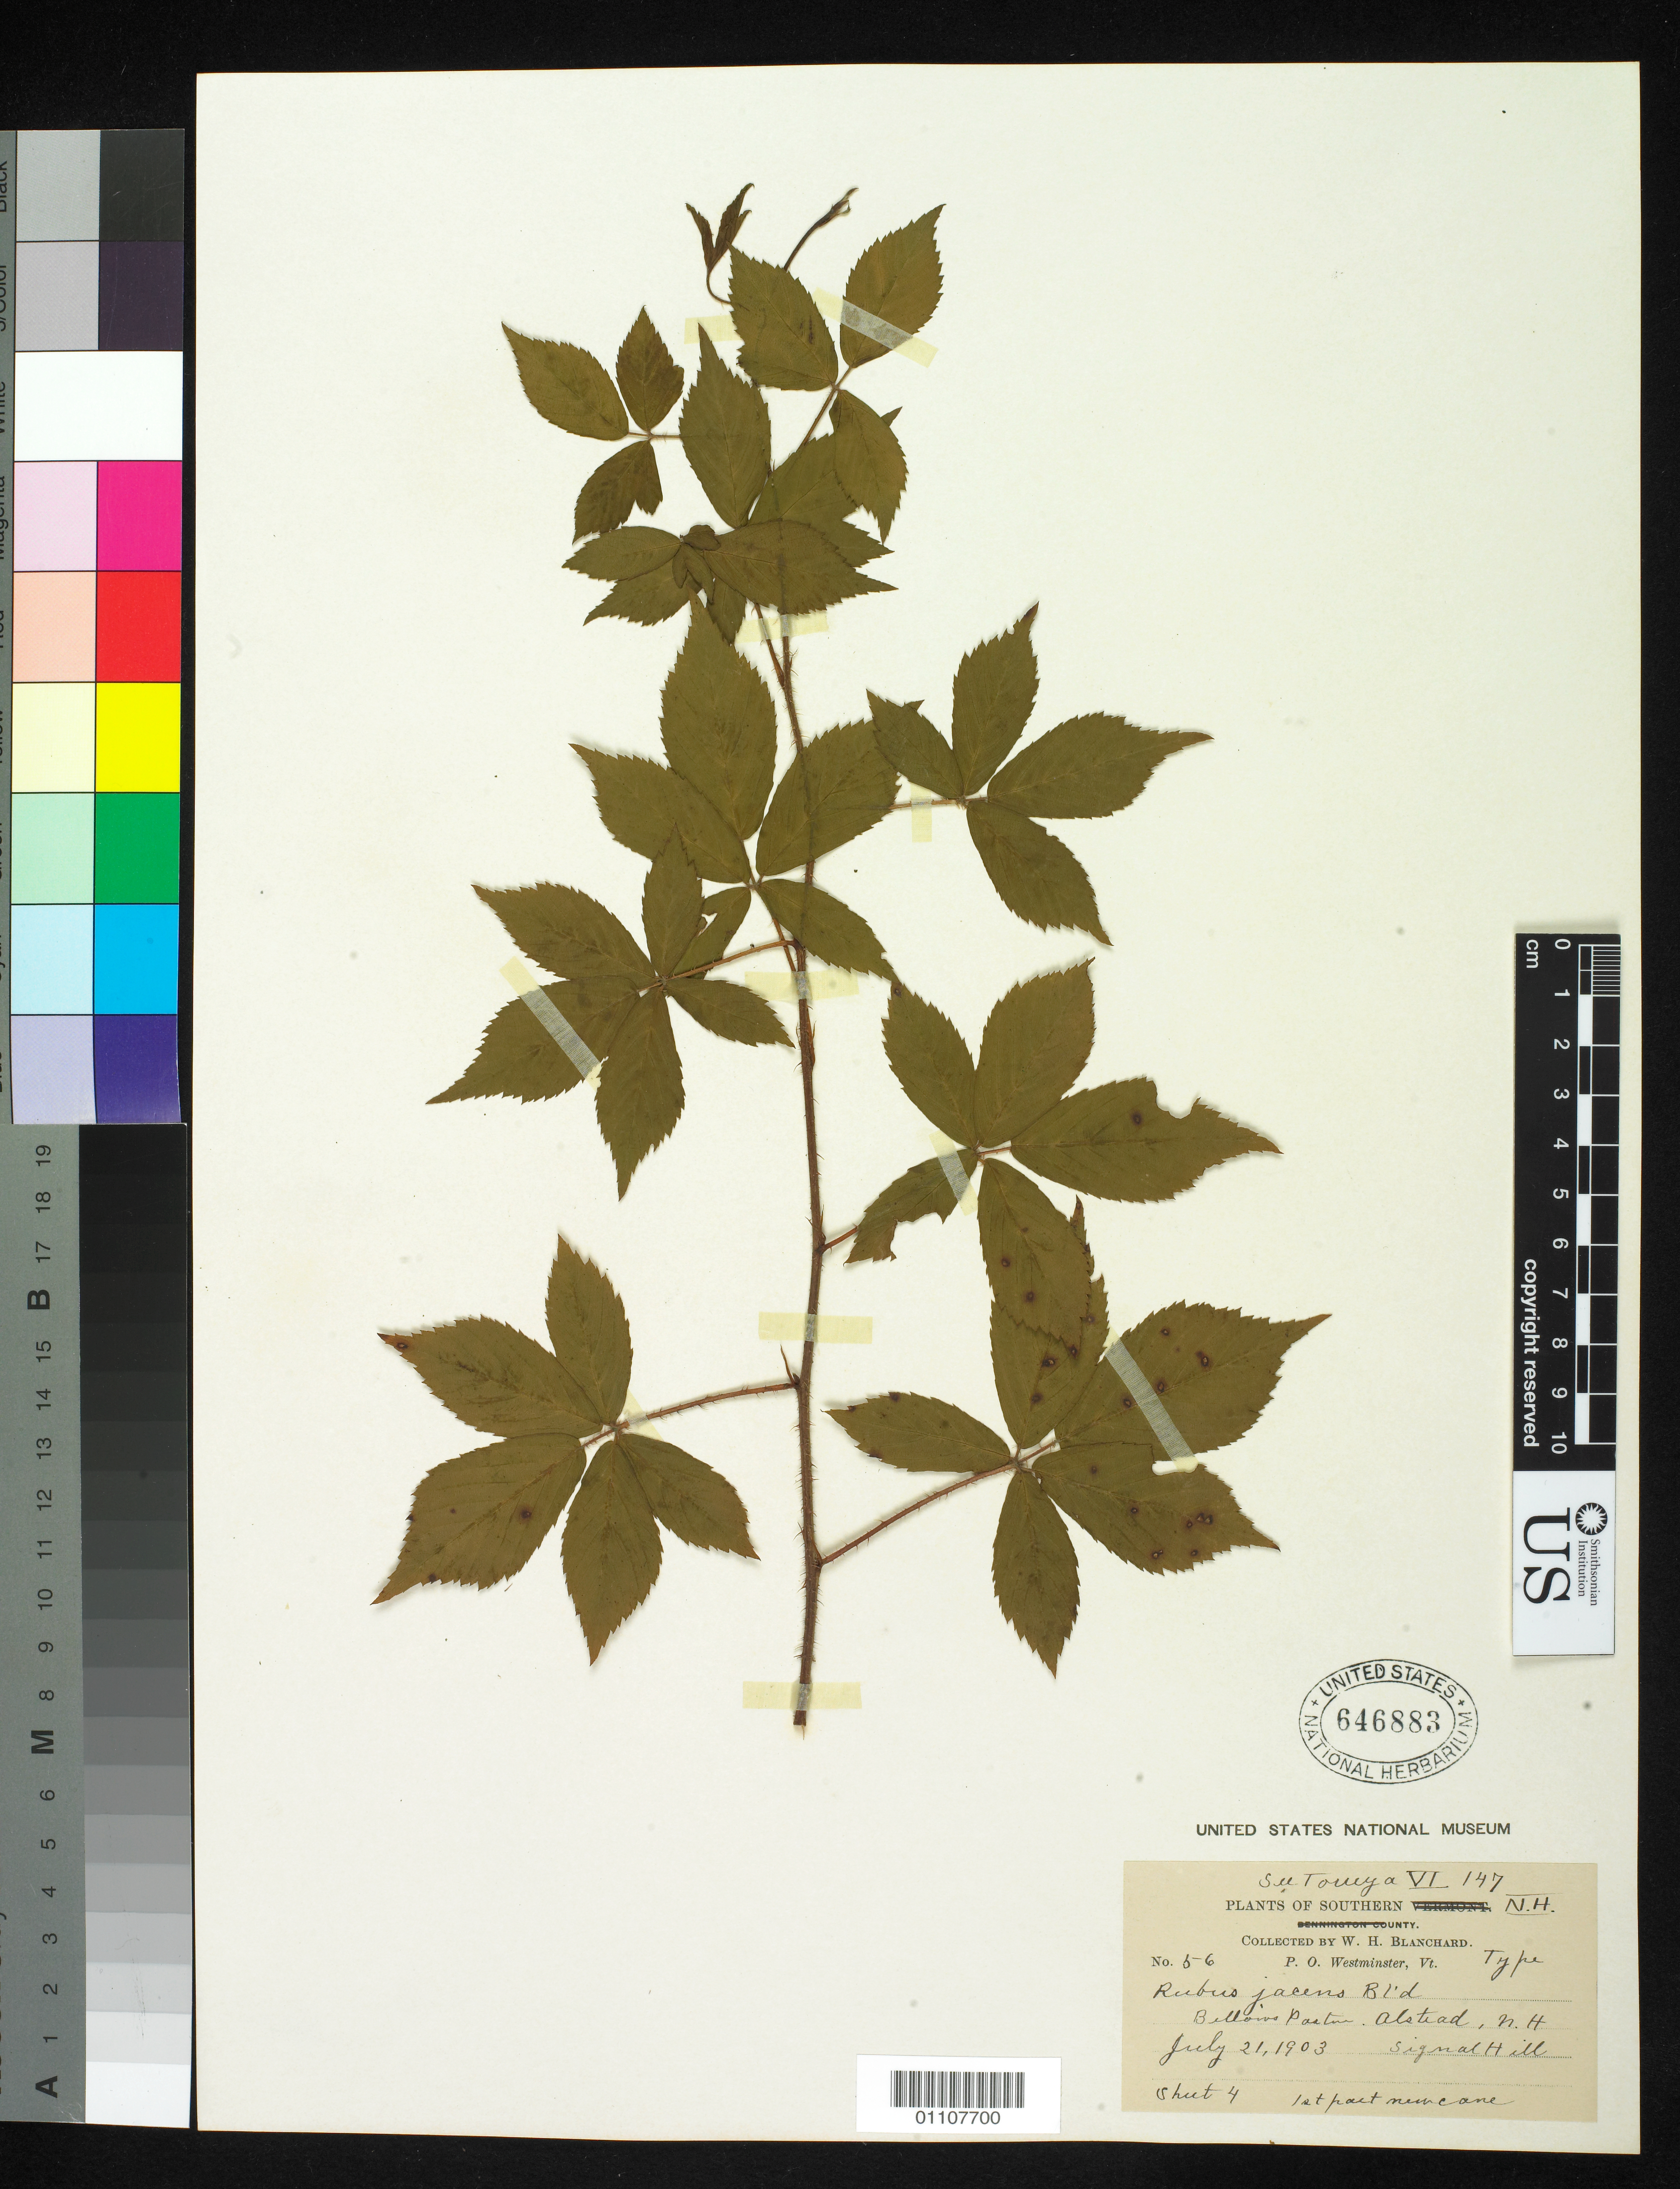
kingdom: Plantae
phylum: Tracheophyta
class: Magnoliopsida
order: Rosales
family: Rosaceae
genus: Rubus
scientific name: Rubus jacens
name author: Blanch.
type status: Syntype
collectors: W. H. Blanchard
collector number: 56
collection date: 1903-07-21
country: United States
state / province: New Hampshire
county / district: Cheshire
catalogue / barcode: US 646883